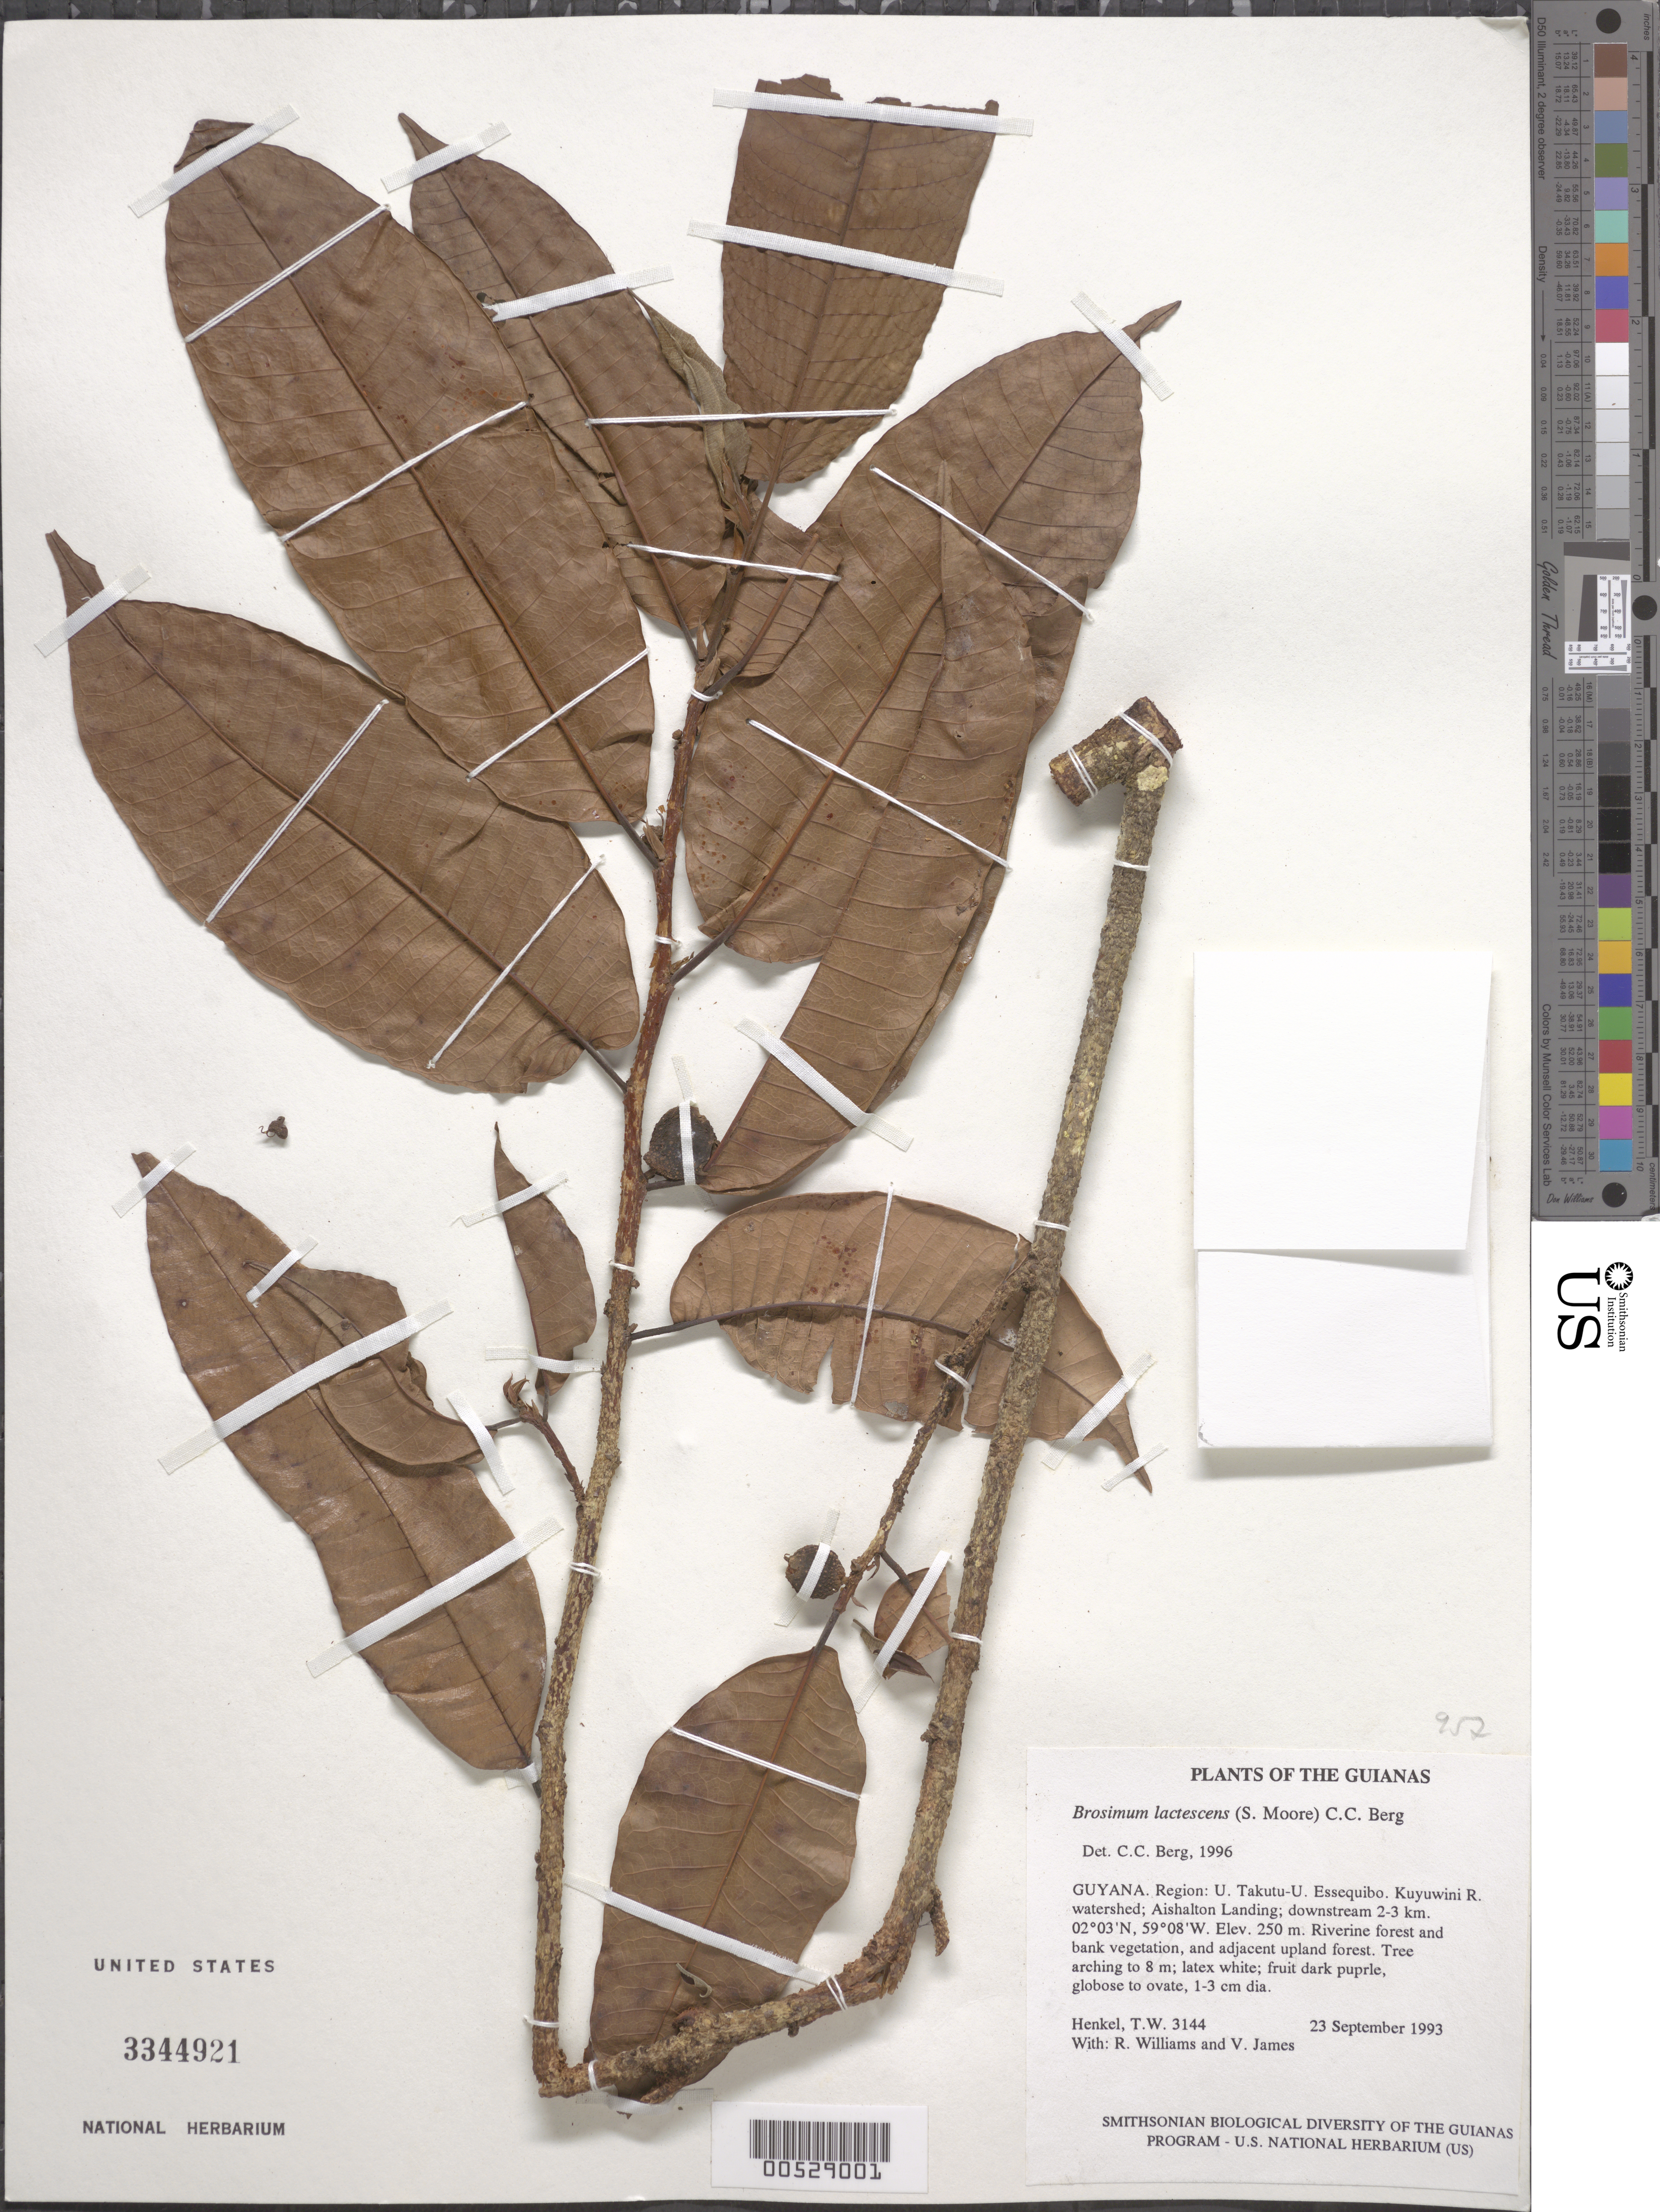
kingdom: Plantae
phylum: Tracheophyta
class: Magnoliopsida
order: Rosales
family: Moraceae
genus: Brosimum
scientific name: Brosimum lactescens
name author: (S. Moore) C.C. Berg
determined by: Berg, C. C.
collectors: T. Henkel, R. Williams & V. James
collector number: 3144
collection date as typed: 23 September 1993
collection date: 1993-09-23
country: Guyana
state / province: U. Takutu-U. Essequibo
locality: Kuyuwini R. watershed; Aishalton Landing; downstream 2-3 km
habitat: Riverine forest and bank vegetation, and adjacent upland forest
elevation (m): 250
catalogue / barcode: US 3344921